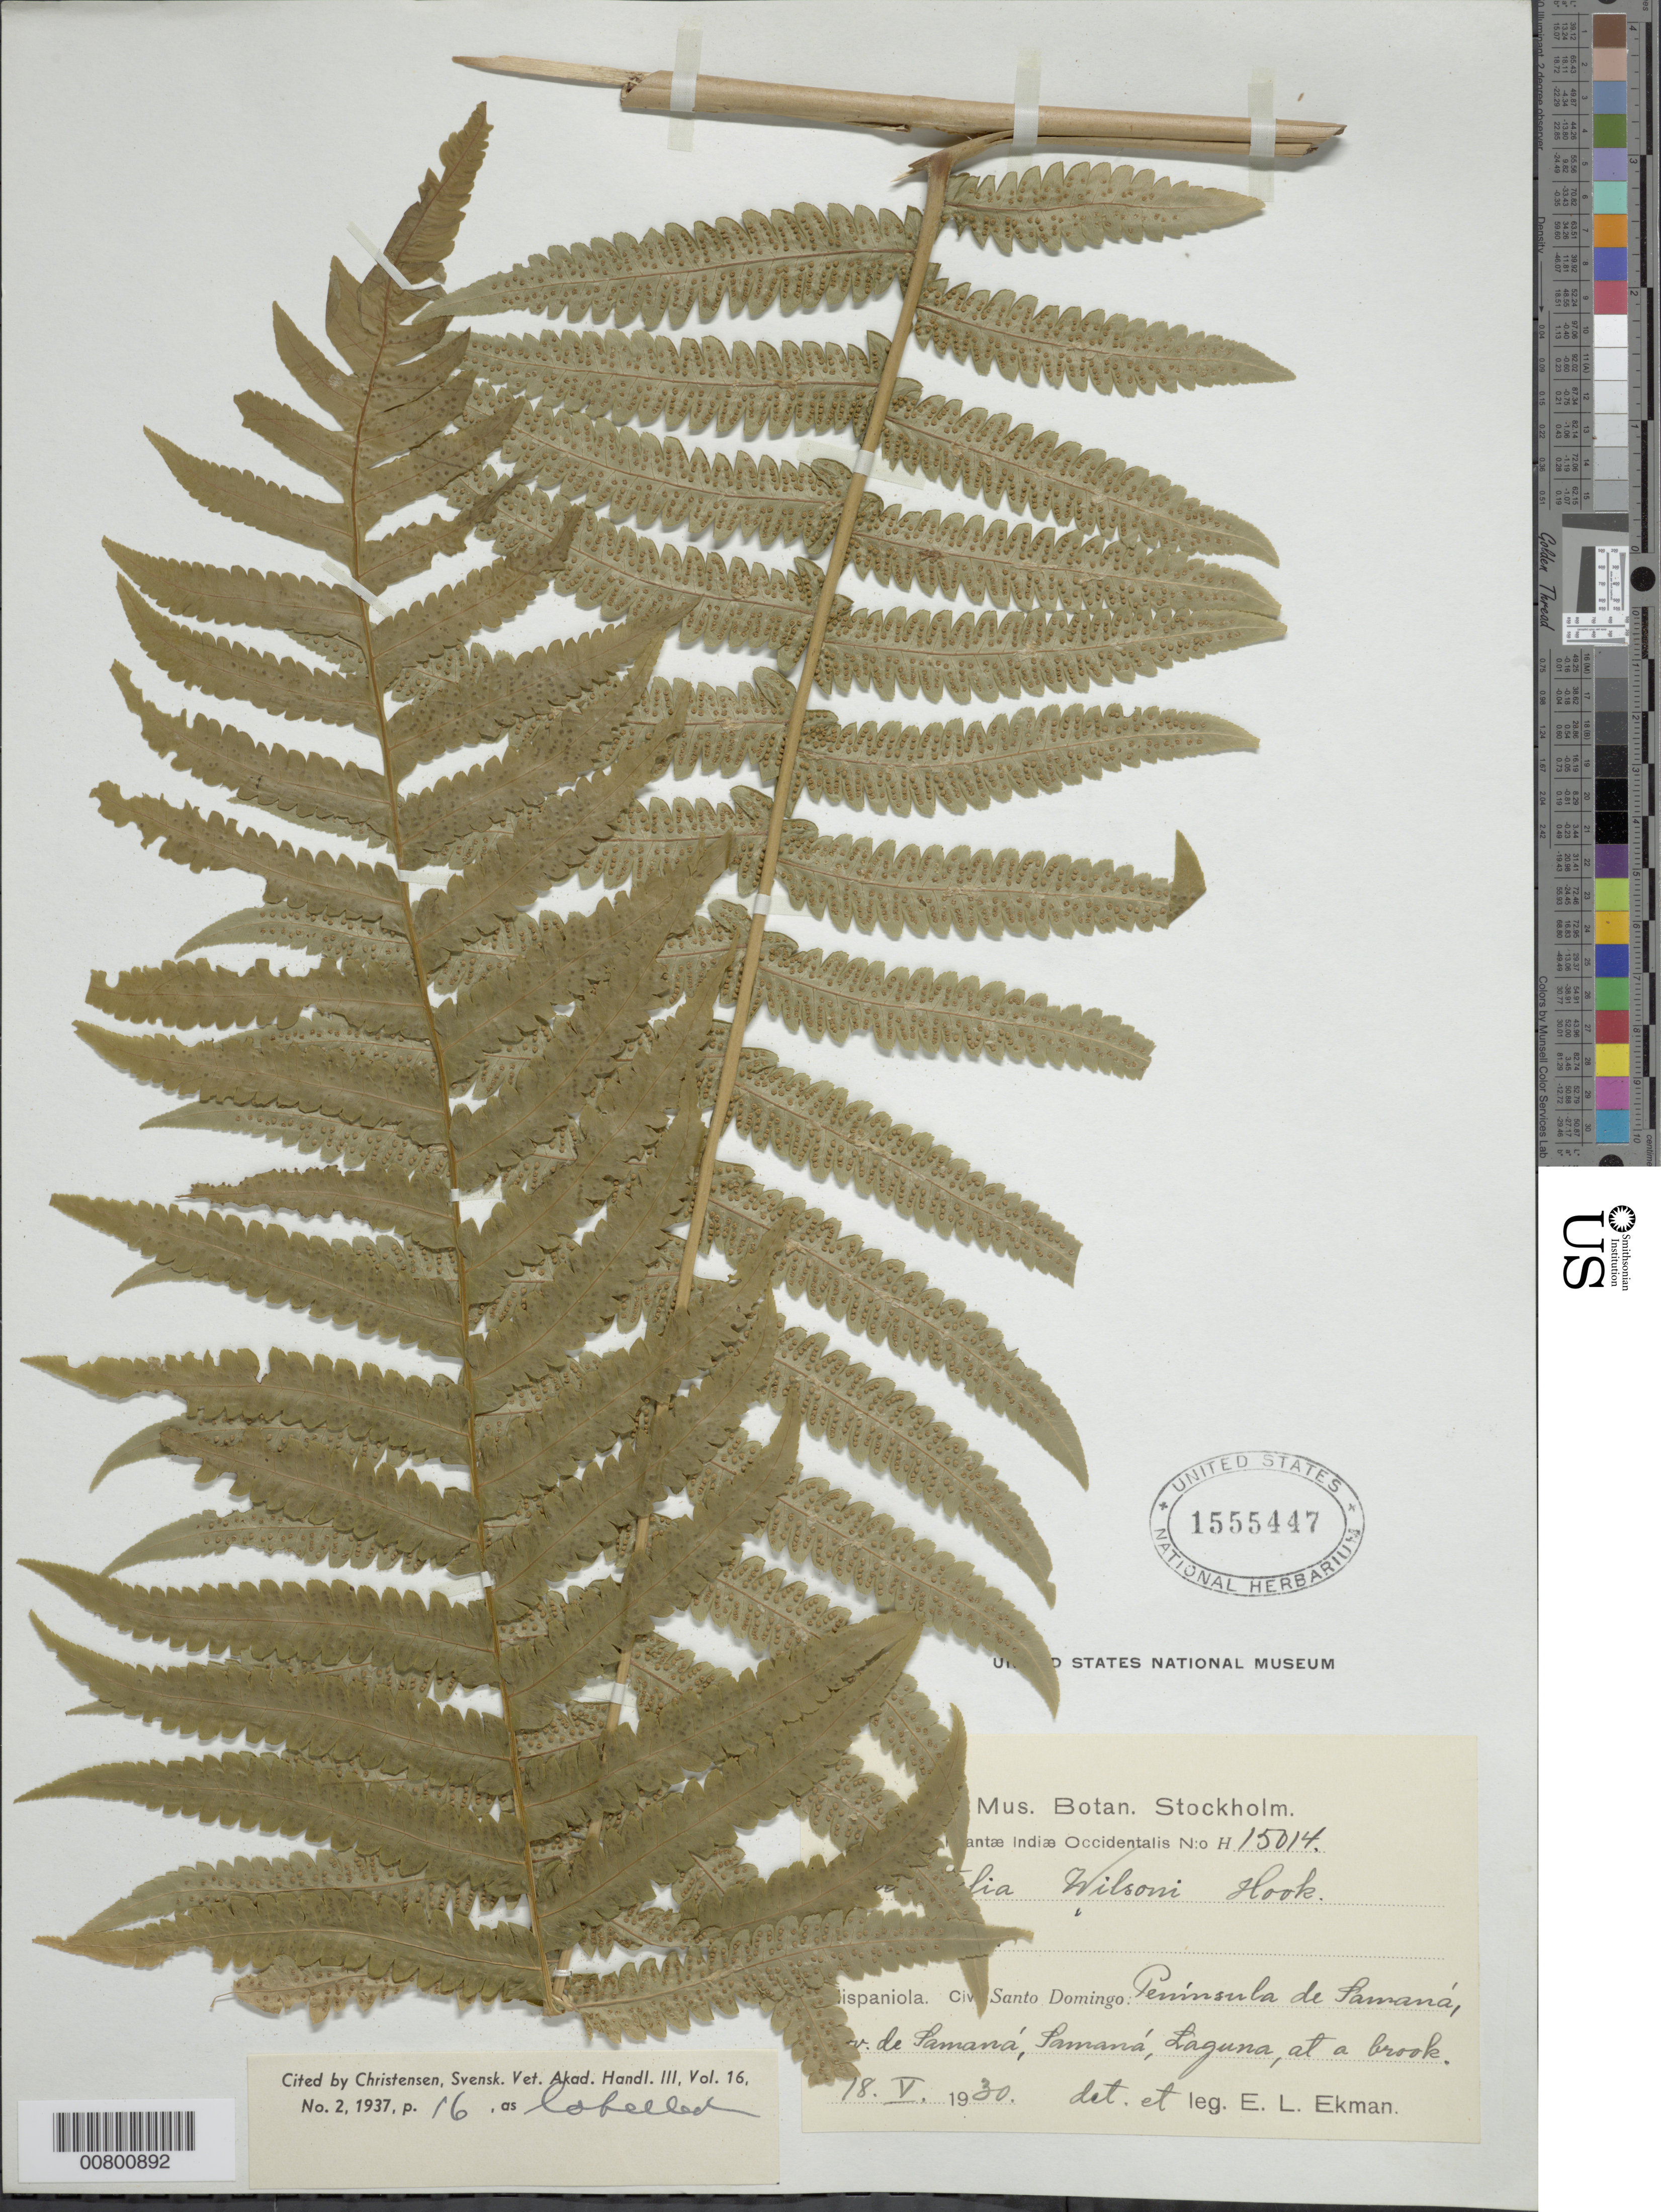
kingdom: Plantae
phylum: Tracheophyta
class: Polypodiopsida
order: Cyatheales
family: Cyatheaceae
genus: Cyathea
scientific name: Cyathea arborea x C. horrida (L.) Sm.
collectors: E. L. Ekman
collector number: H 15014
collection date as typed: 18 May 1930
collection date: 1930-05-18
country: Dominican Republic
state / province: Samana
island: Hispaniola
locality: Peninsula Samaná, Samaná, Laguna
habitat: At a brook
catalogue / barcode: US 1555447